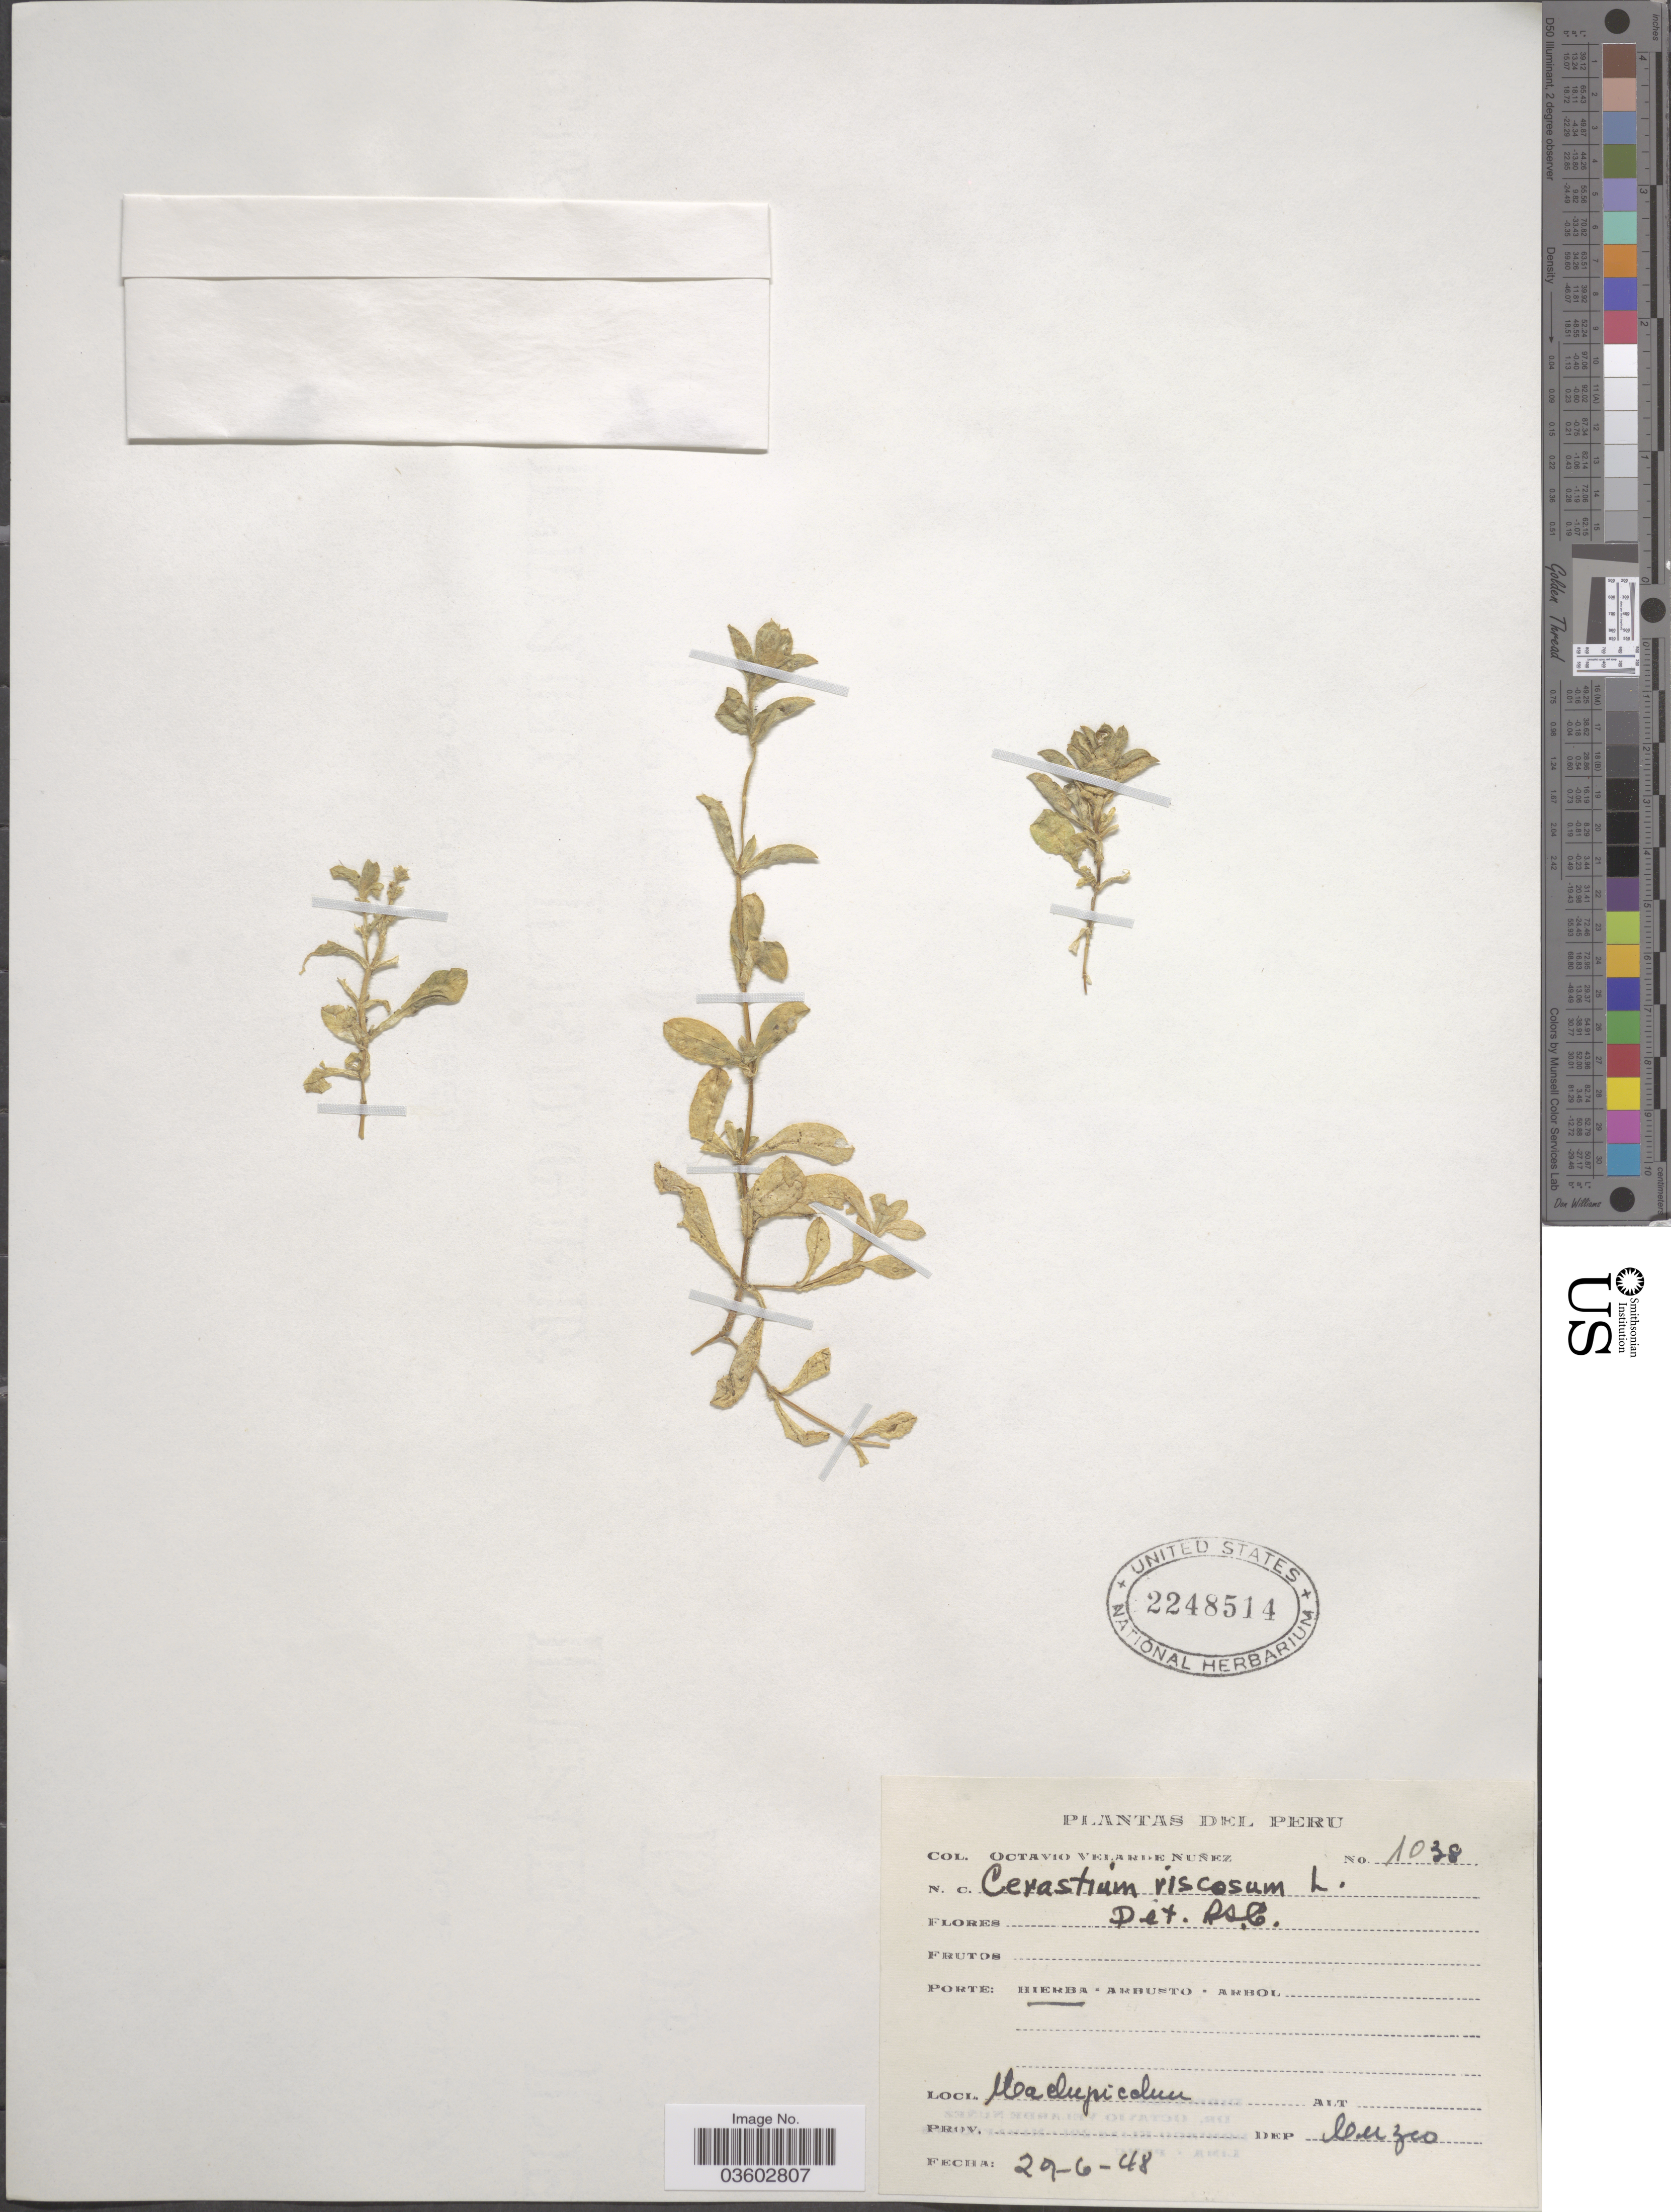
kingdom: Plantae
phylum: Tracheophyta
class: Magnoliopsida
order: Caryophyllales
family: Caryophyllaceae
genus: Cerastium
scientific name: Cerastium viscosum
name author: L.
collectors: O. Velarde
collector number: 1038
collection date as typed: Transcribed d/m/y: 29/6/48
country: Peru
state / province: Cusco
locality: Machupichu. Dep. Cuzco.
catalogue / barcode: US 2248514